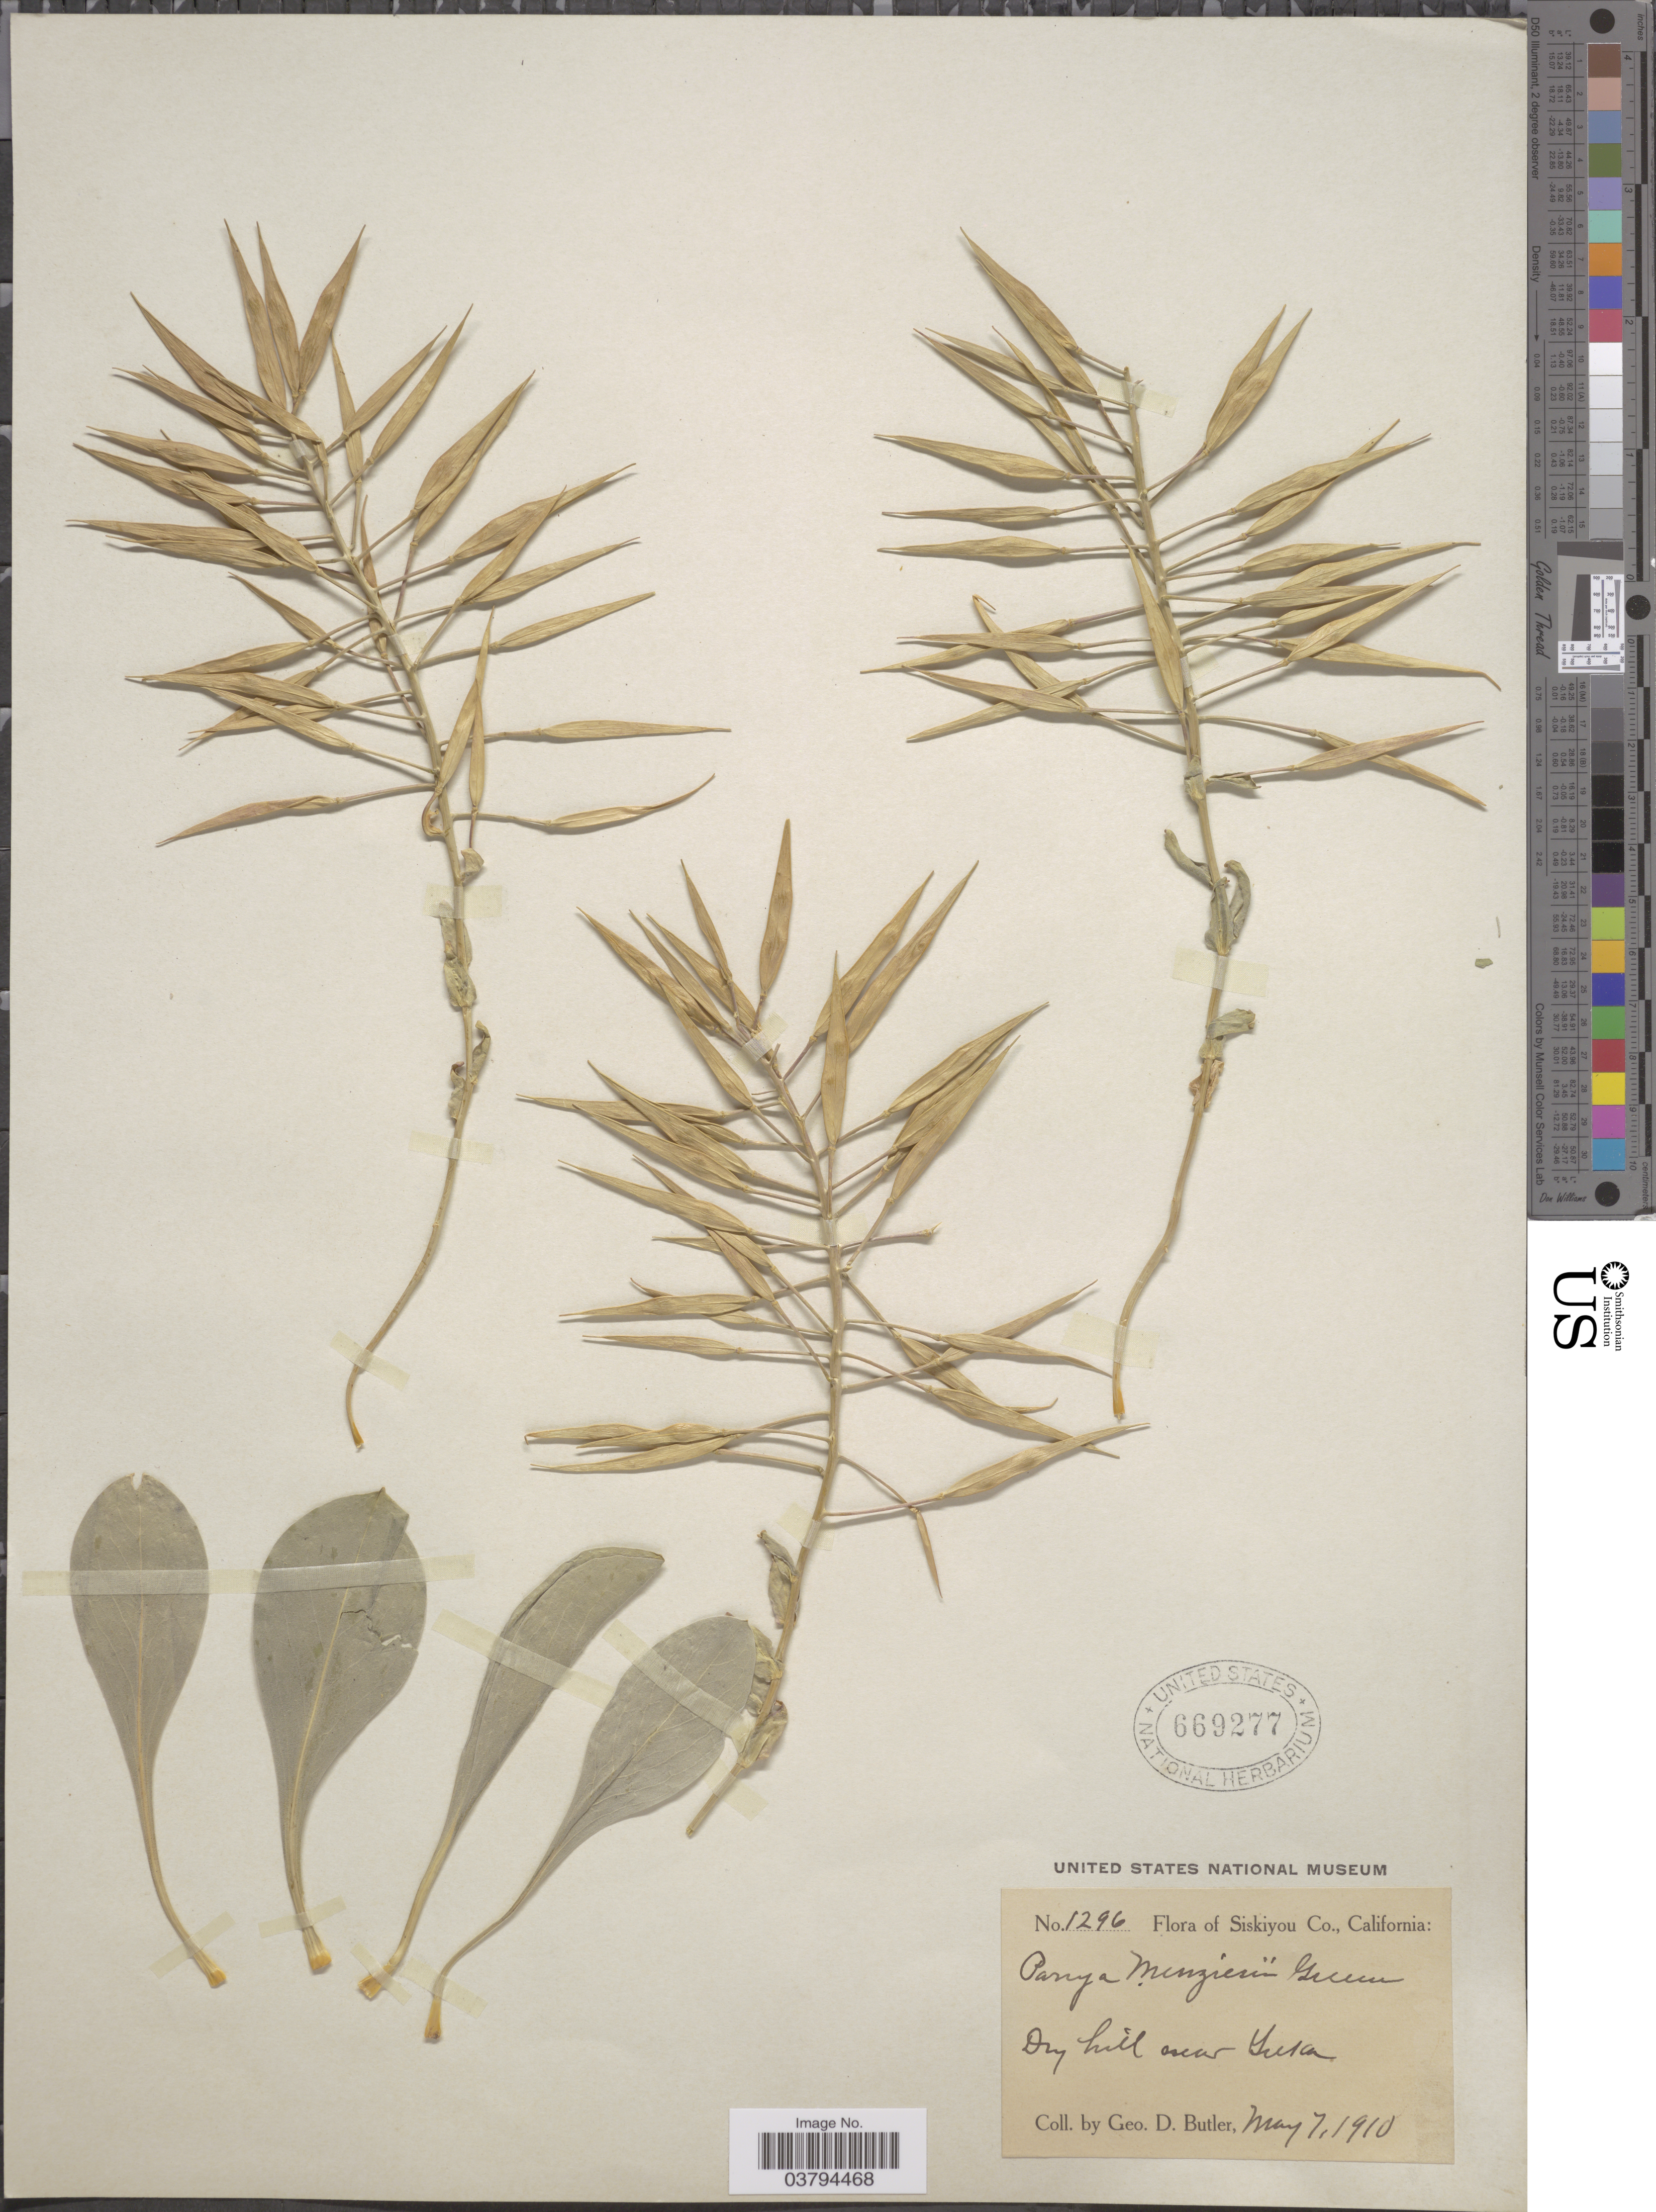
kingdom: Plantae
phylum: Tracheophyta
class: Magnoliopsida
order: Brassicales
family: Brassicaceae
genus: Phoenicaulis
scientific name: Phoenicaulis menziesii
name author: Greene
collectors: G. D. Butler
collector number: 1296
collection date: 1910-05-07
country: United States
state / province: California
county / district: Siskiyou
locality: Siskiyou Co. Dry hill near Yukon.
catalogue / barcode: US 669277